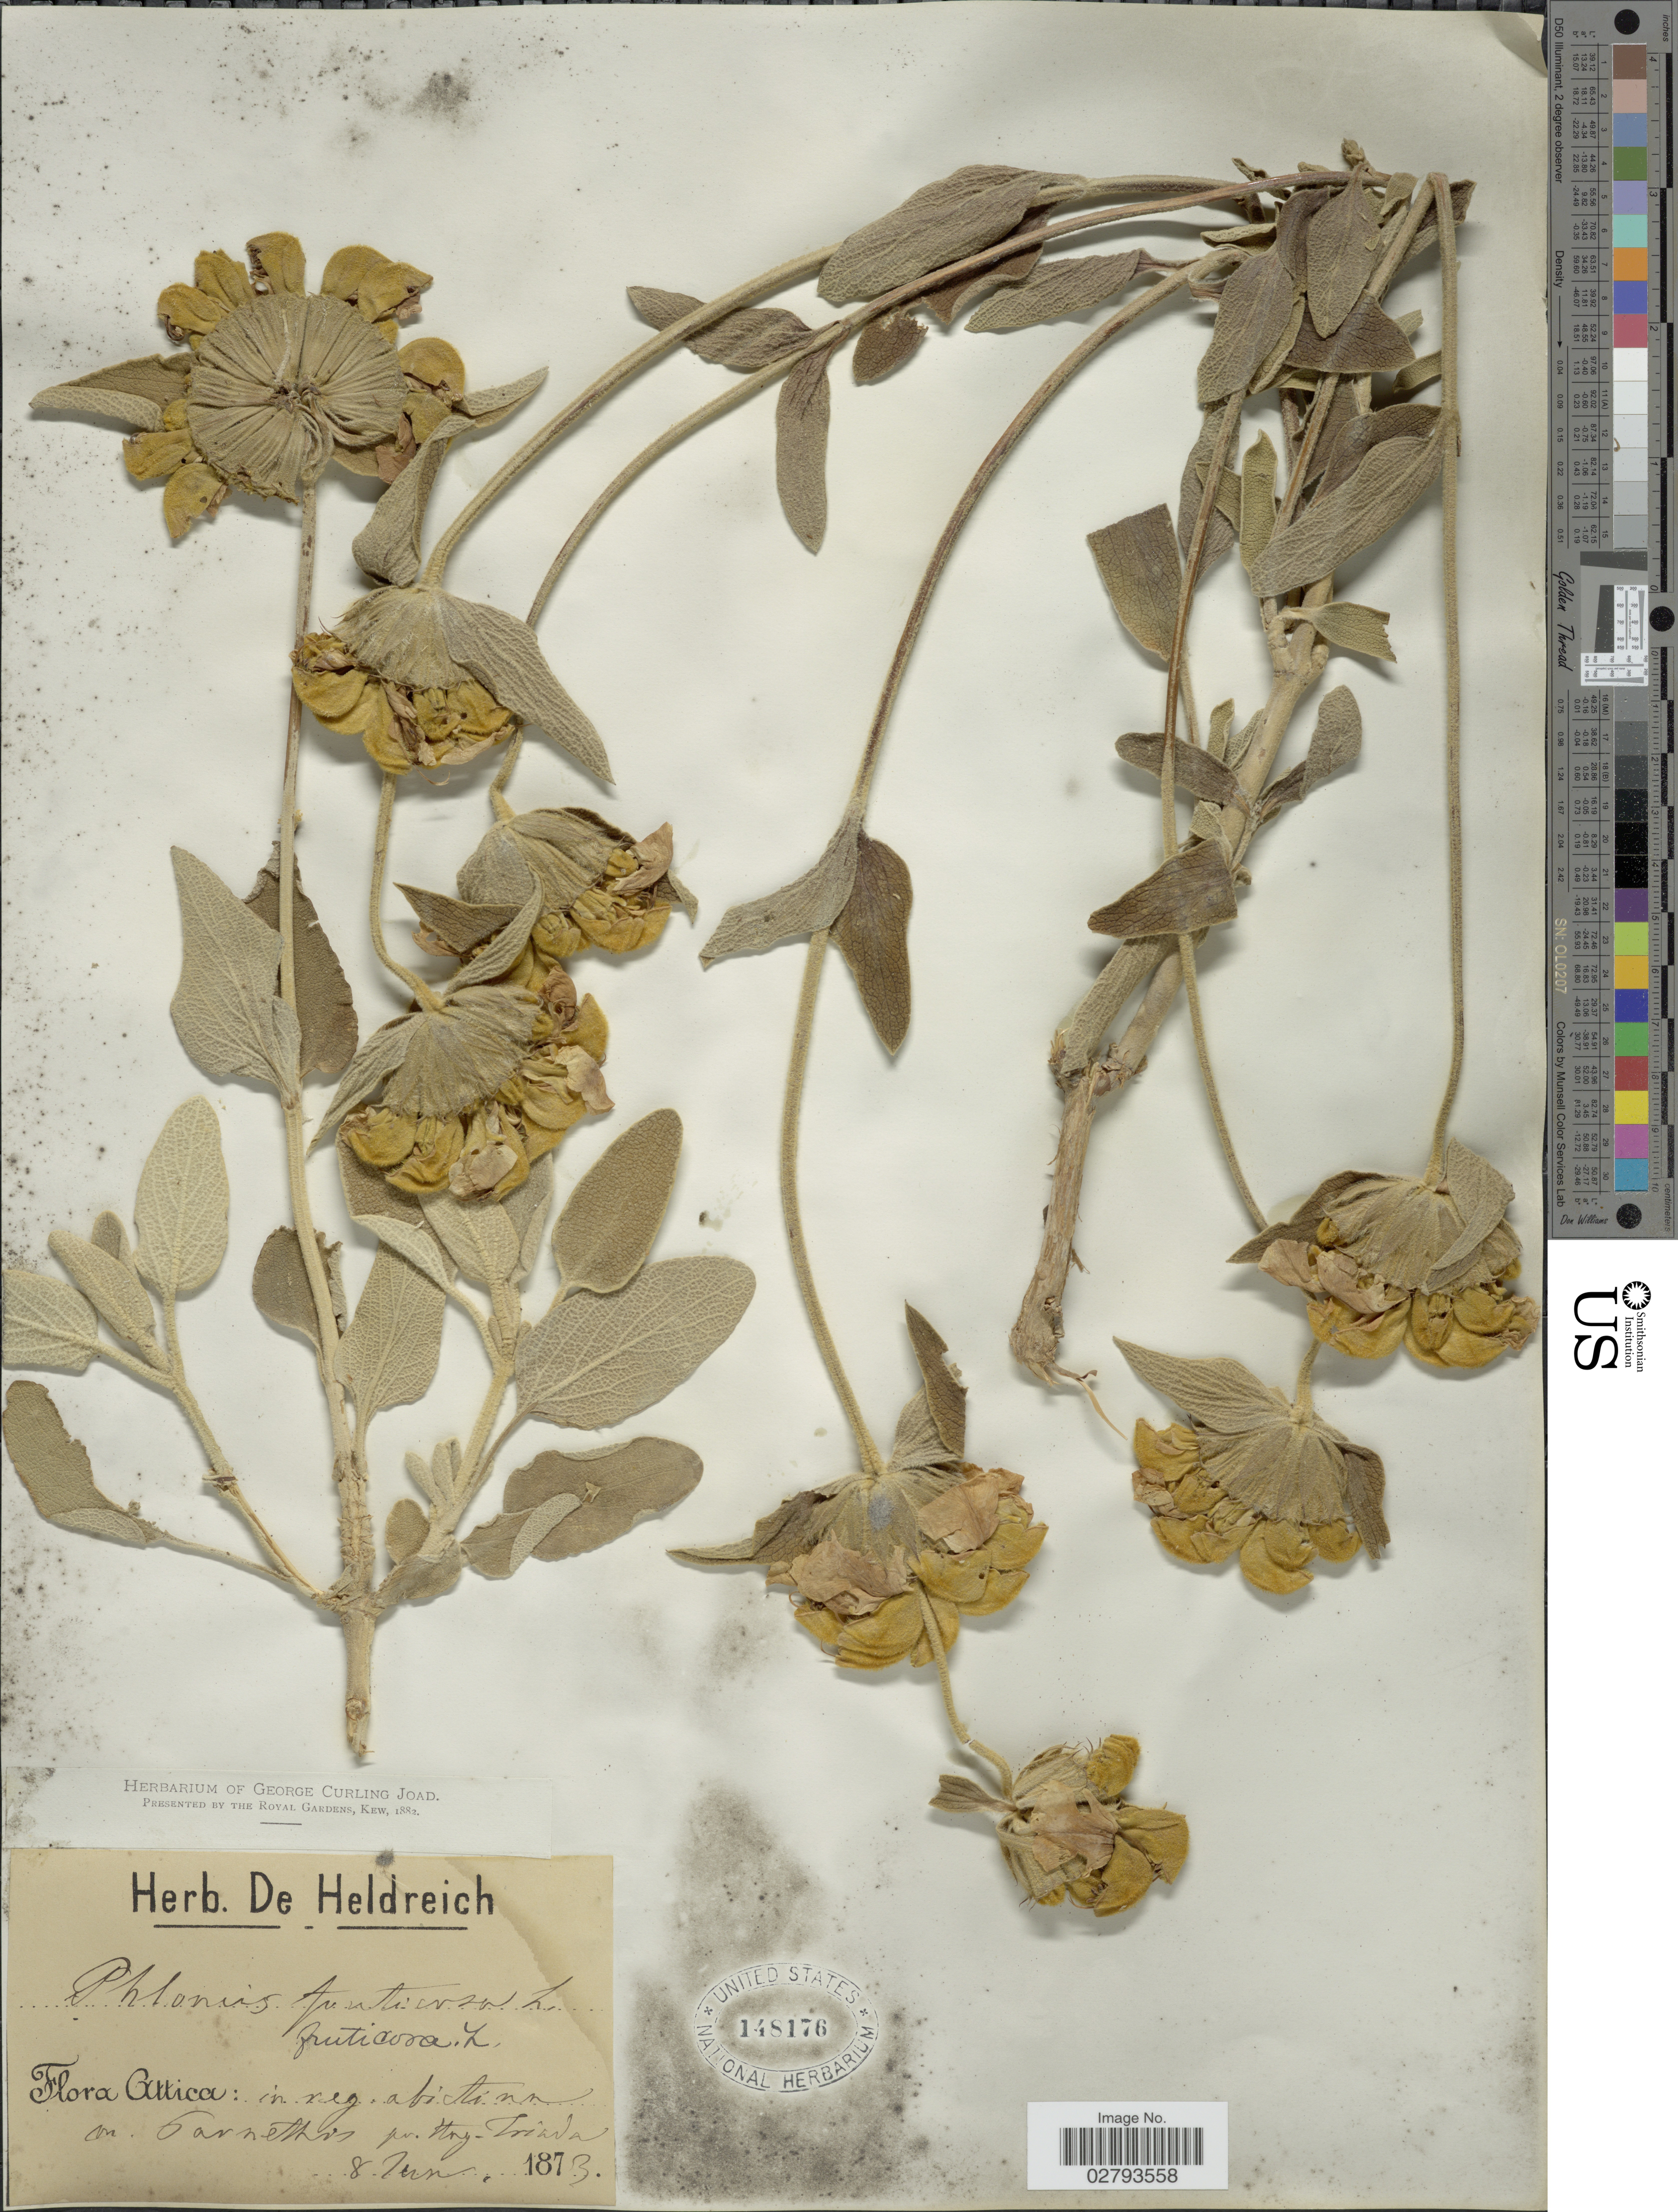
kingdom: Plantae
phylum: Tracheophyta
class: Magnoliopsida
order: Lamiales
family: Lamiaceae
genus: Phlomis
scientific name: Phlomis fruticosa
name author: L.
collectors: ex herb. De Heldreich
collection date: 1873-06-08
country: Greece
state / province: Attica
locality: In reg. abietina in Parnethos pr. Hag. Triada.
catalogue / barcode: US 148176